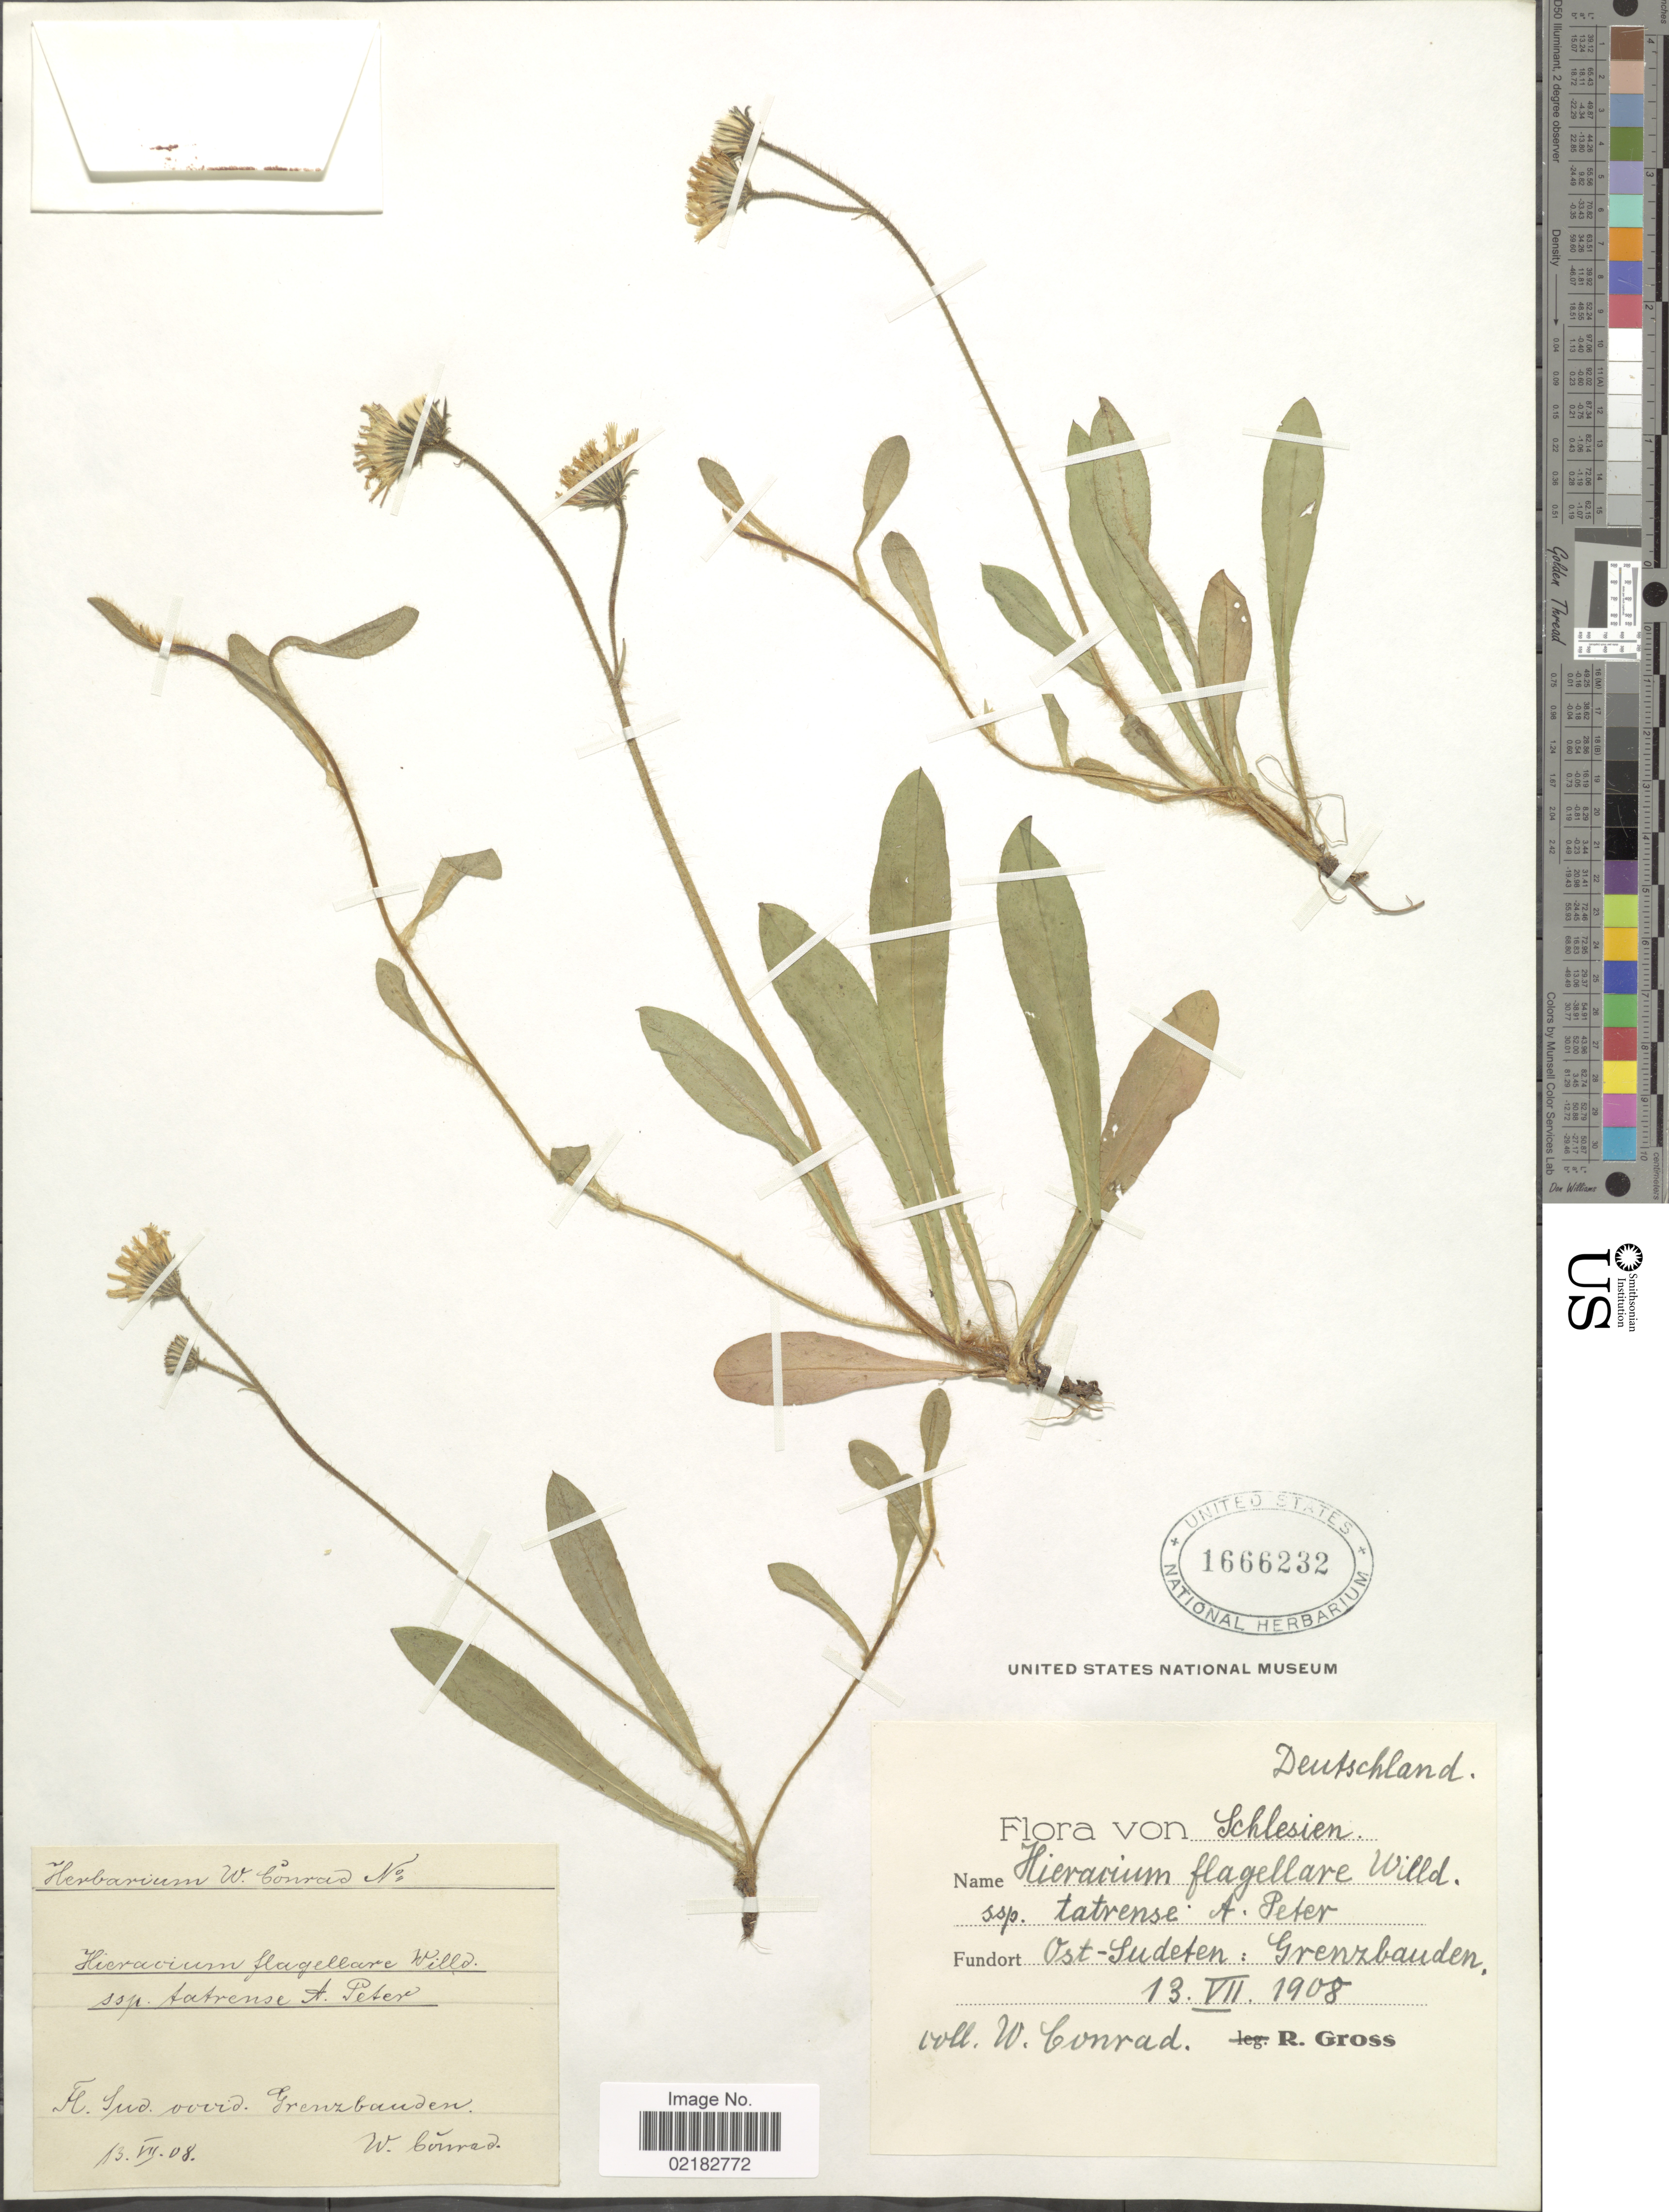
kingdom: Plantae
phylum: Tracheophyta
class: Magnoliopsida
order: Asterales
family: Asteraceae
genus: Pilosella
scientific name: Pilosella flagellaris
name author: (Willd.) Arvet-Touvet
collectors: W. Conrad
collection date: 1908-07-13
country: Germany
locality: Schlesien. Ost-Iudeten: Grenzbauden [interpreted]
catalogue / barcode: US 1666232